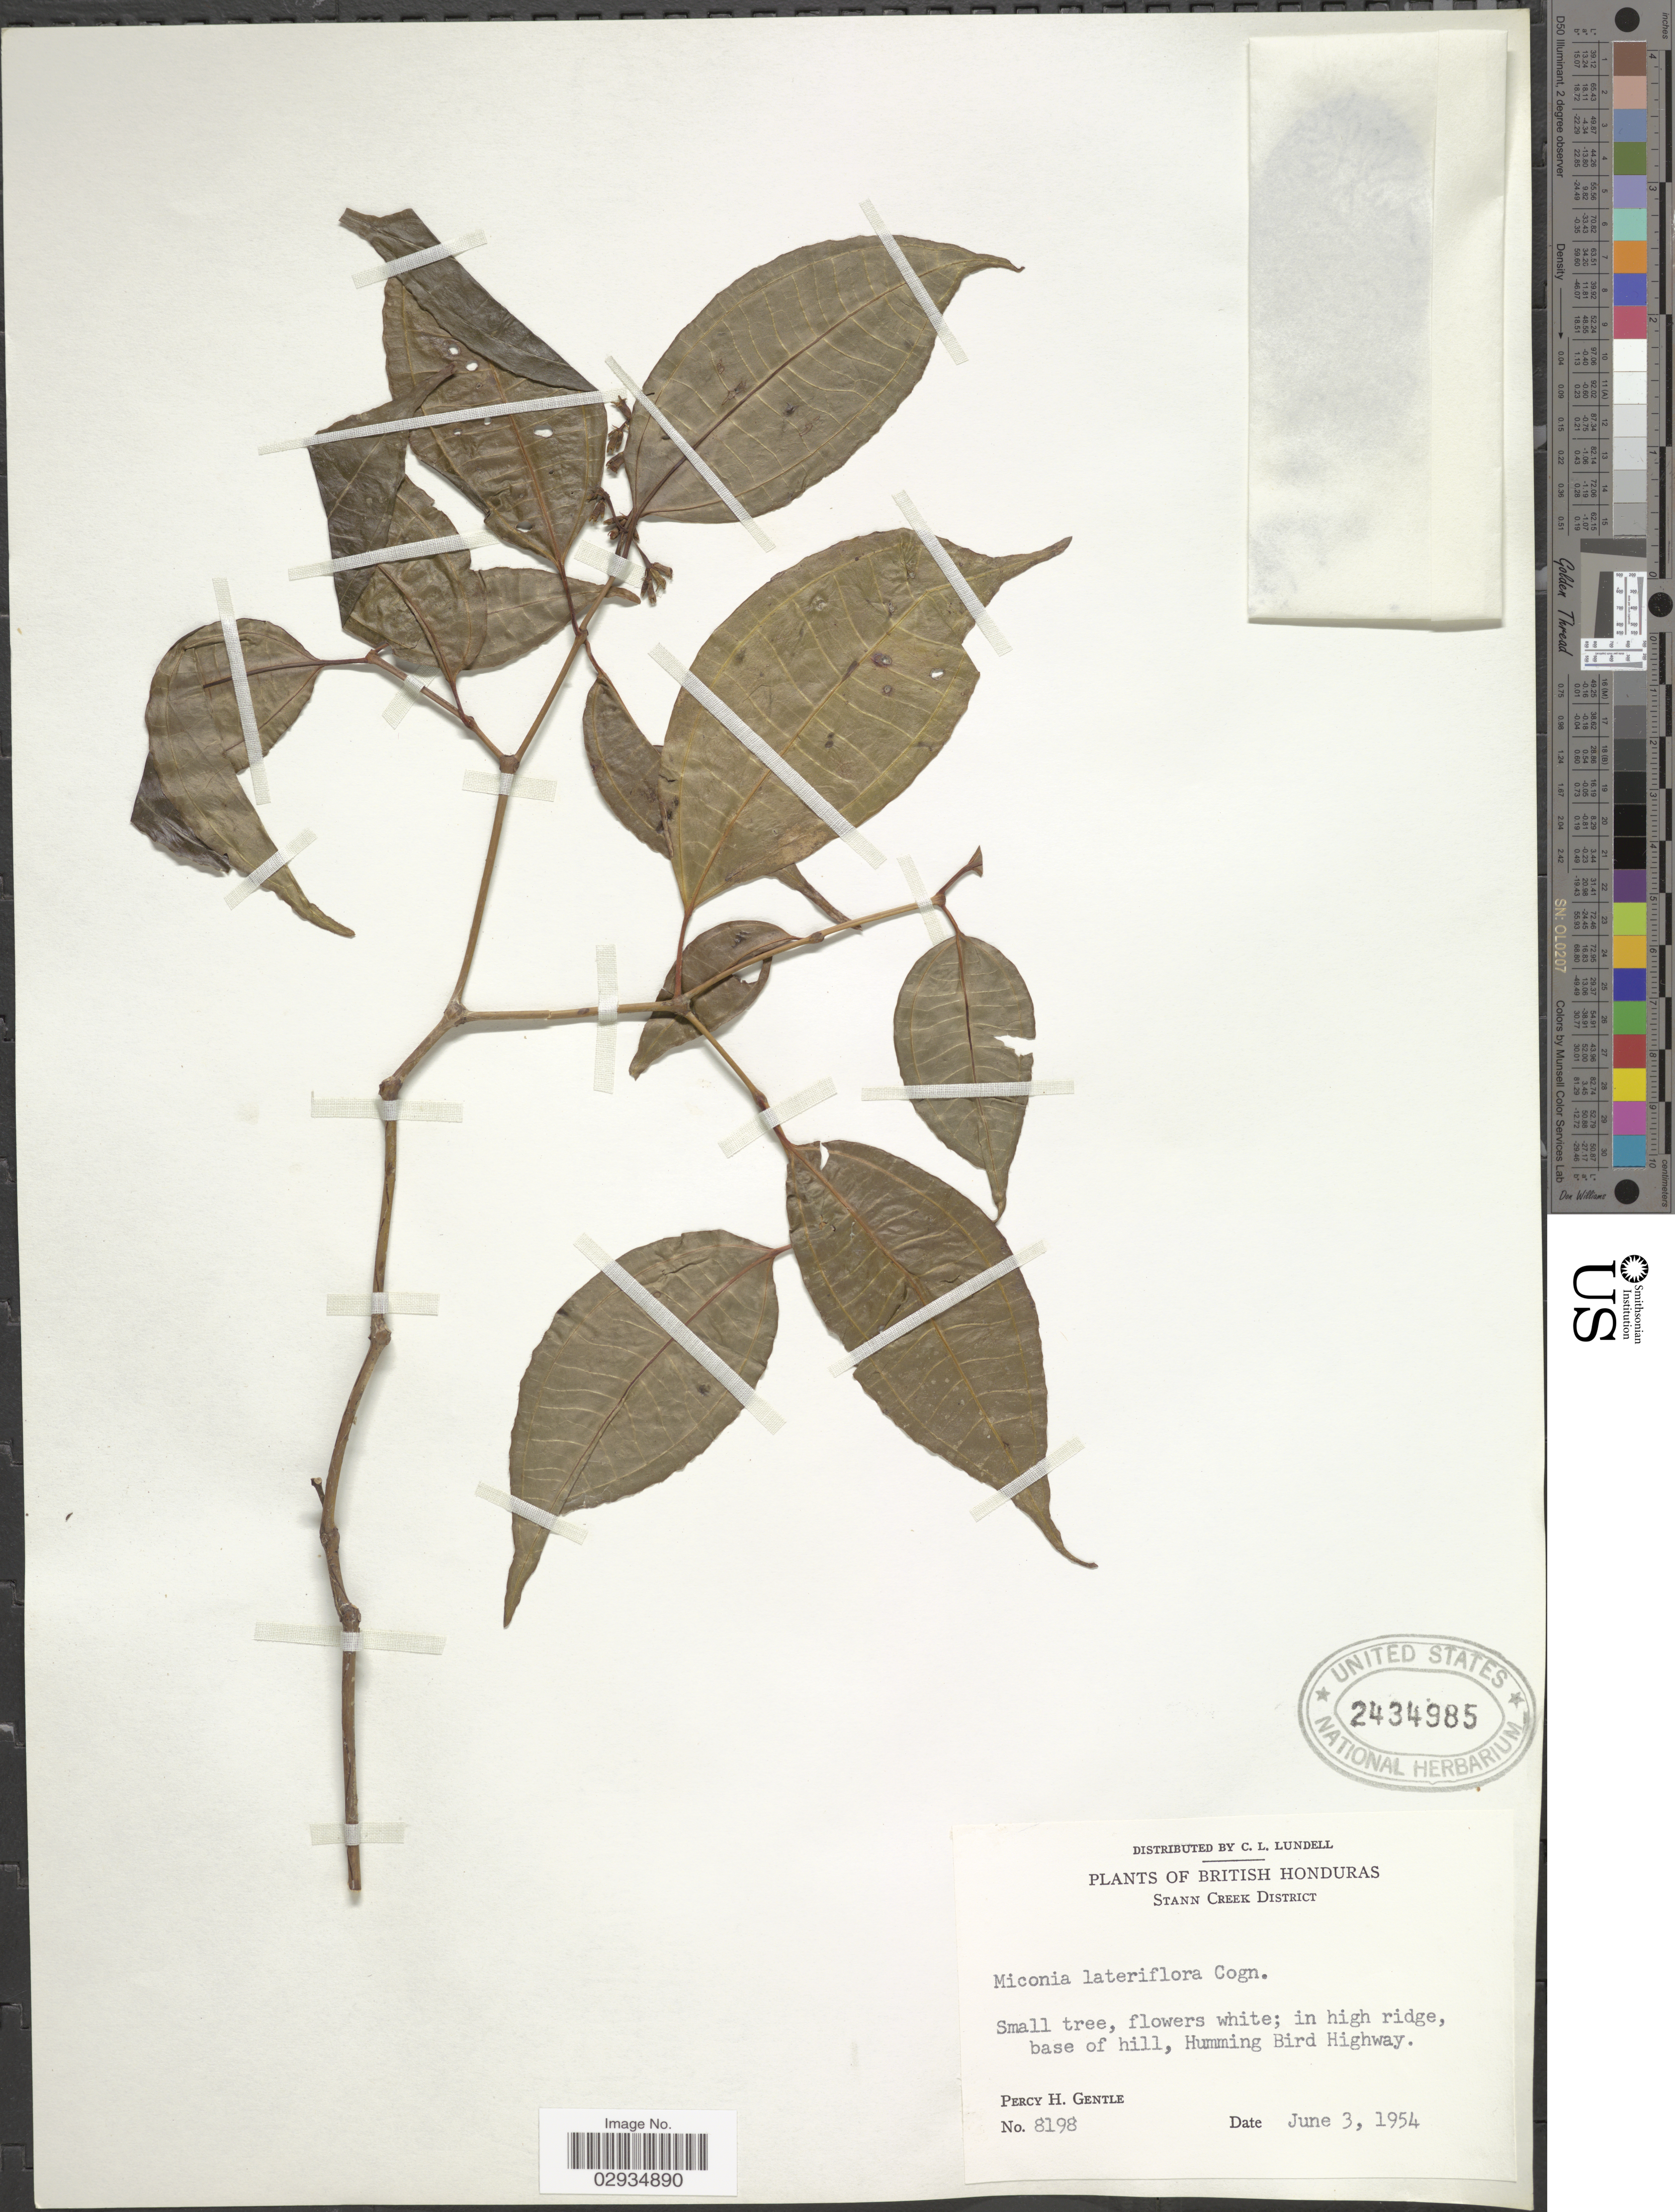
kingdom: Plantae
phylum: Tracheophyta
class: Magnoliopsida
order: Myrtales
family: Melastomataceae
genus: Miconia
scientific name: Miconia lateriflora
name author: Cogn.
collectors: P. H. Gentle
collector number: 8198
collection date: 1954-06-03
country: Belize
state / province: Stann Creek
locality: British Honduras. Stann Creek District. In high ridge, base of hill, Humming Bird Highway.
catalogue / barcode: US 2434985